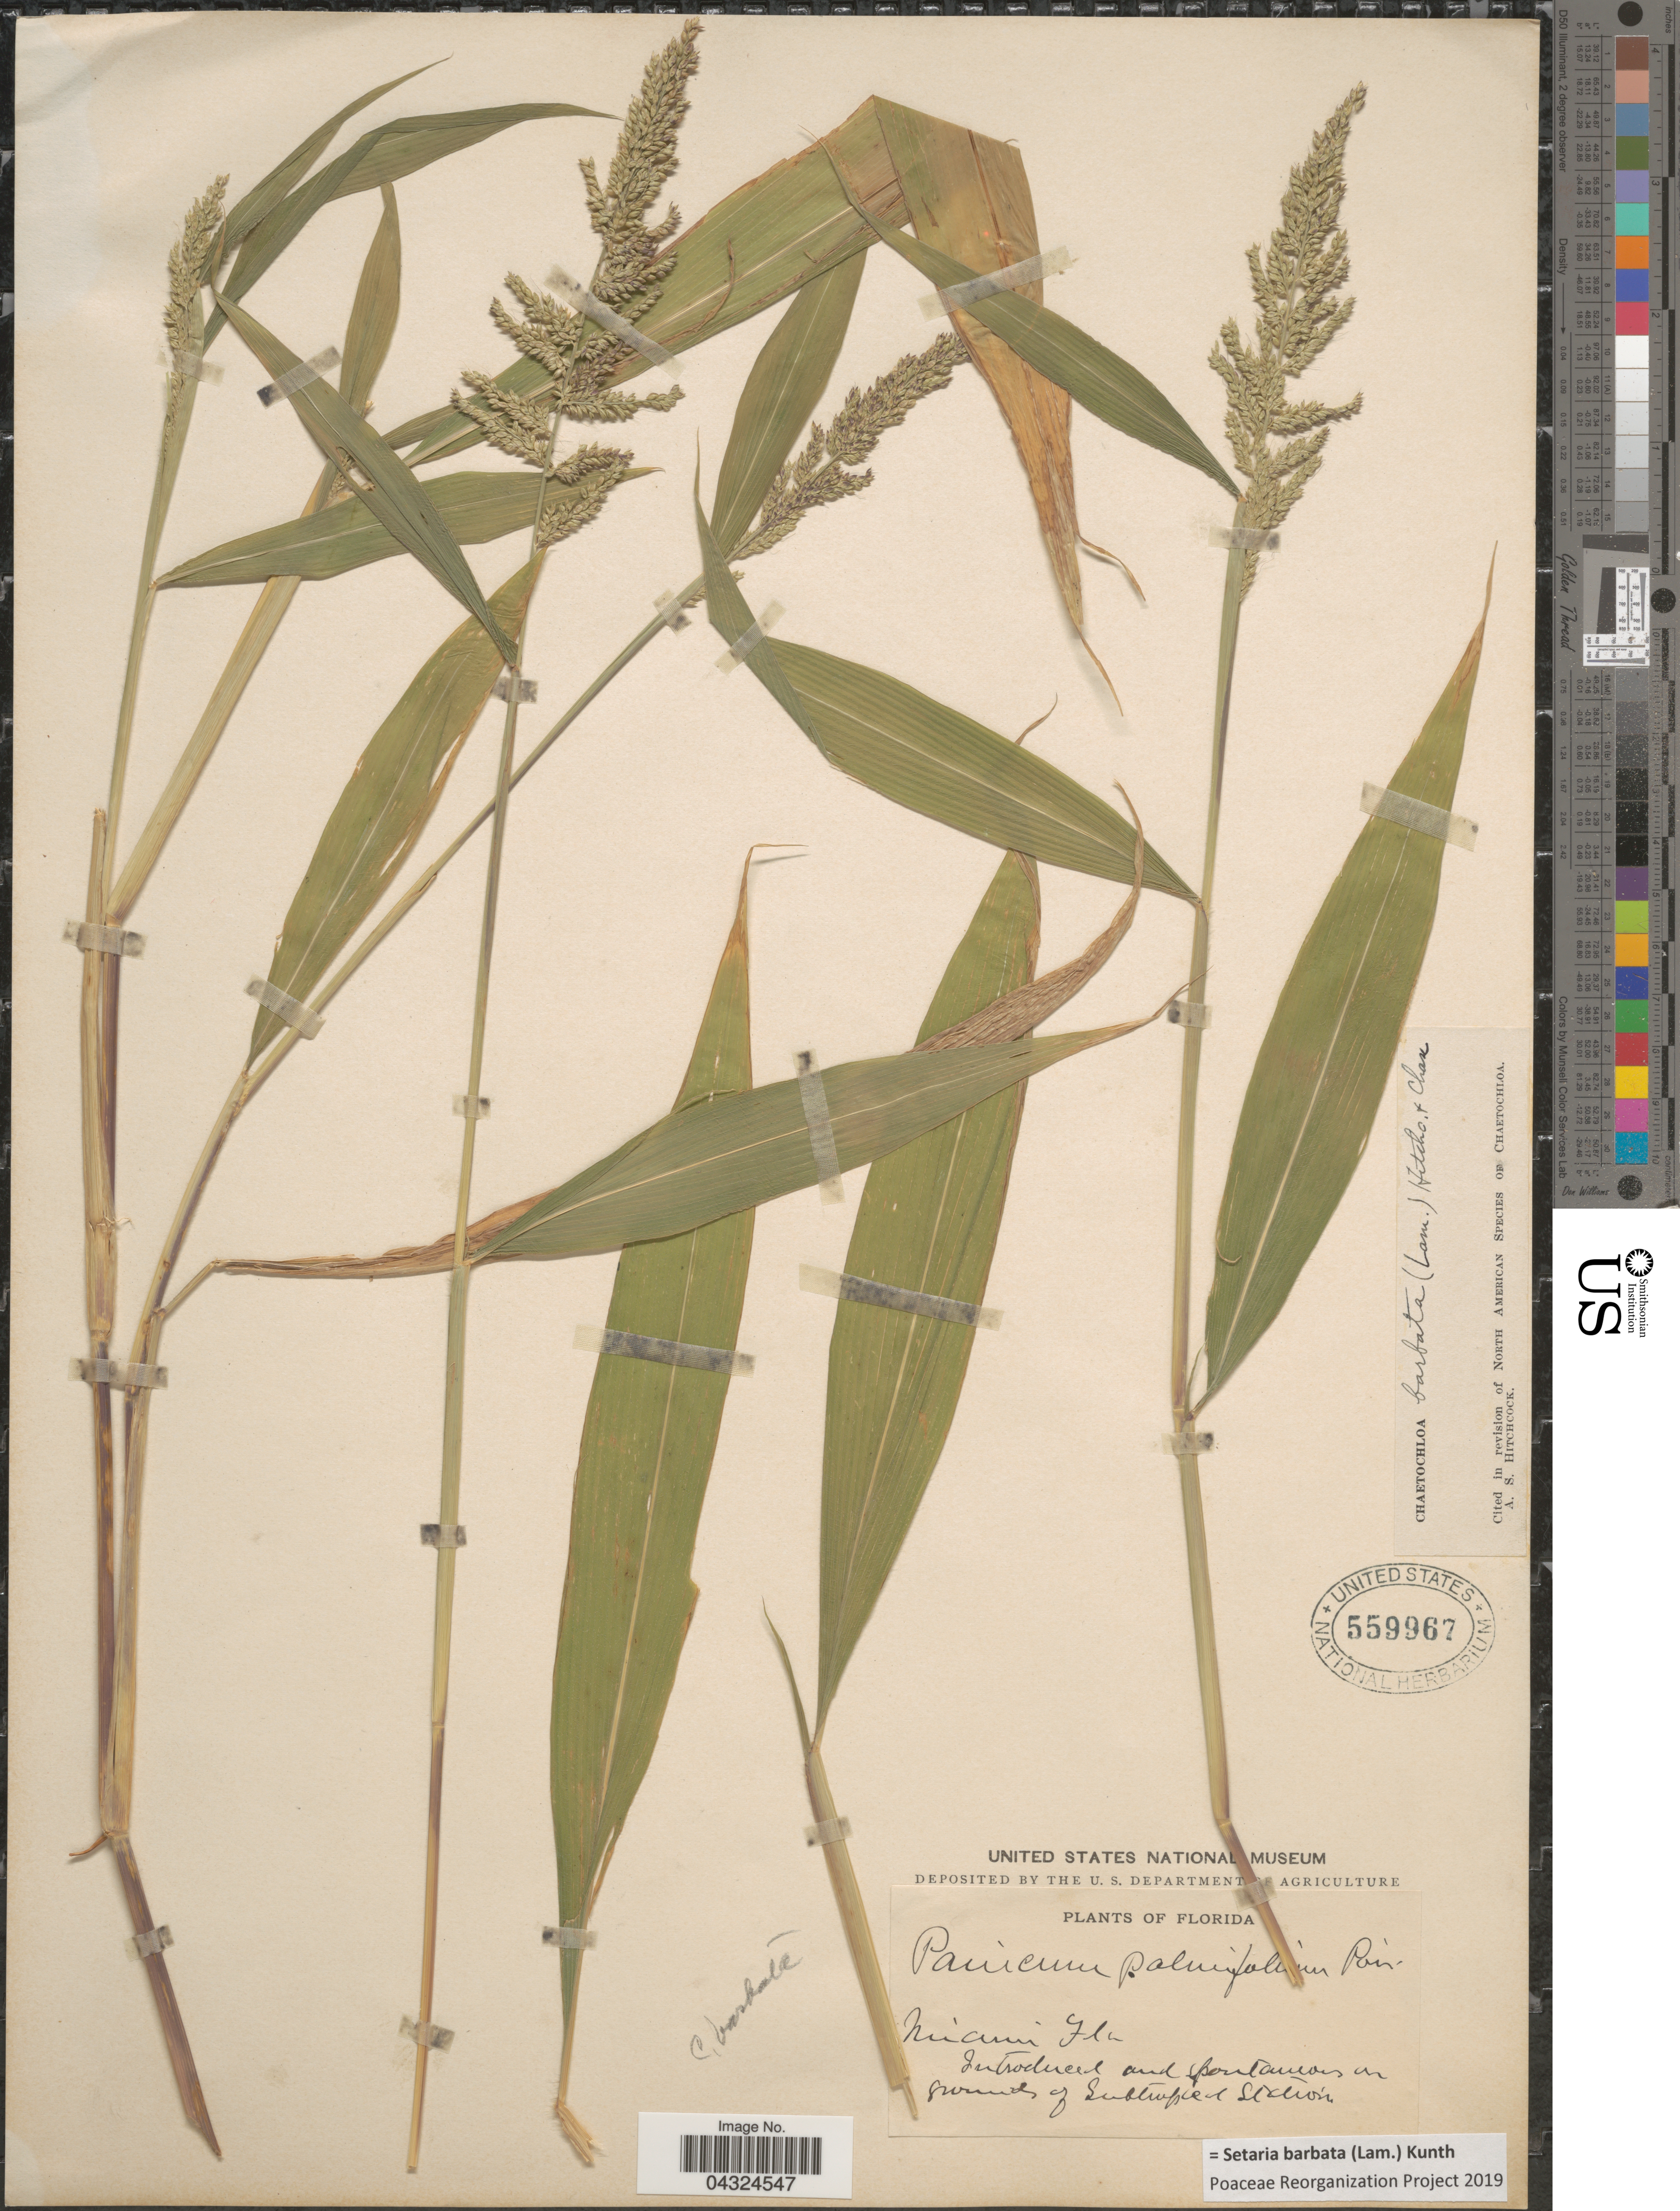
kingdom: Plantae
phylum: Tracheophyta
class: Liliopsida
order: Poales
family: Poaceae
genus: Setaria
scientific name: Setaria barbata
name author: (Lam.) Kunth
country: United States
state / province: Florida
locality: Miami.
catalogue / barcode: US 559967